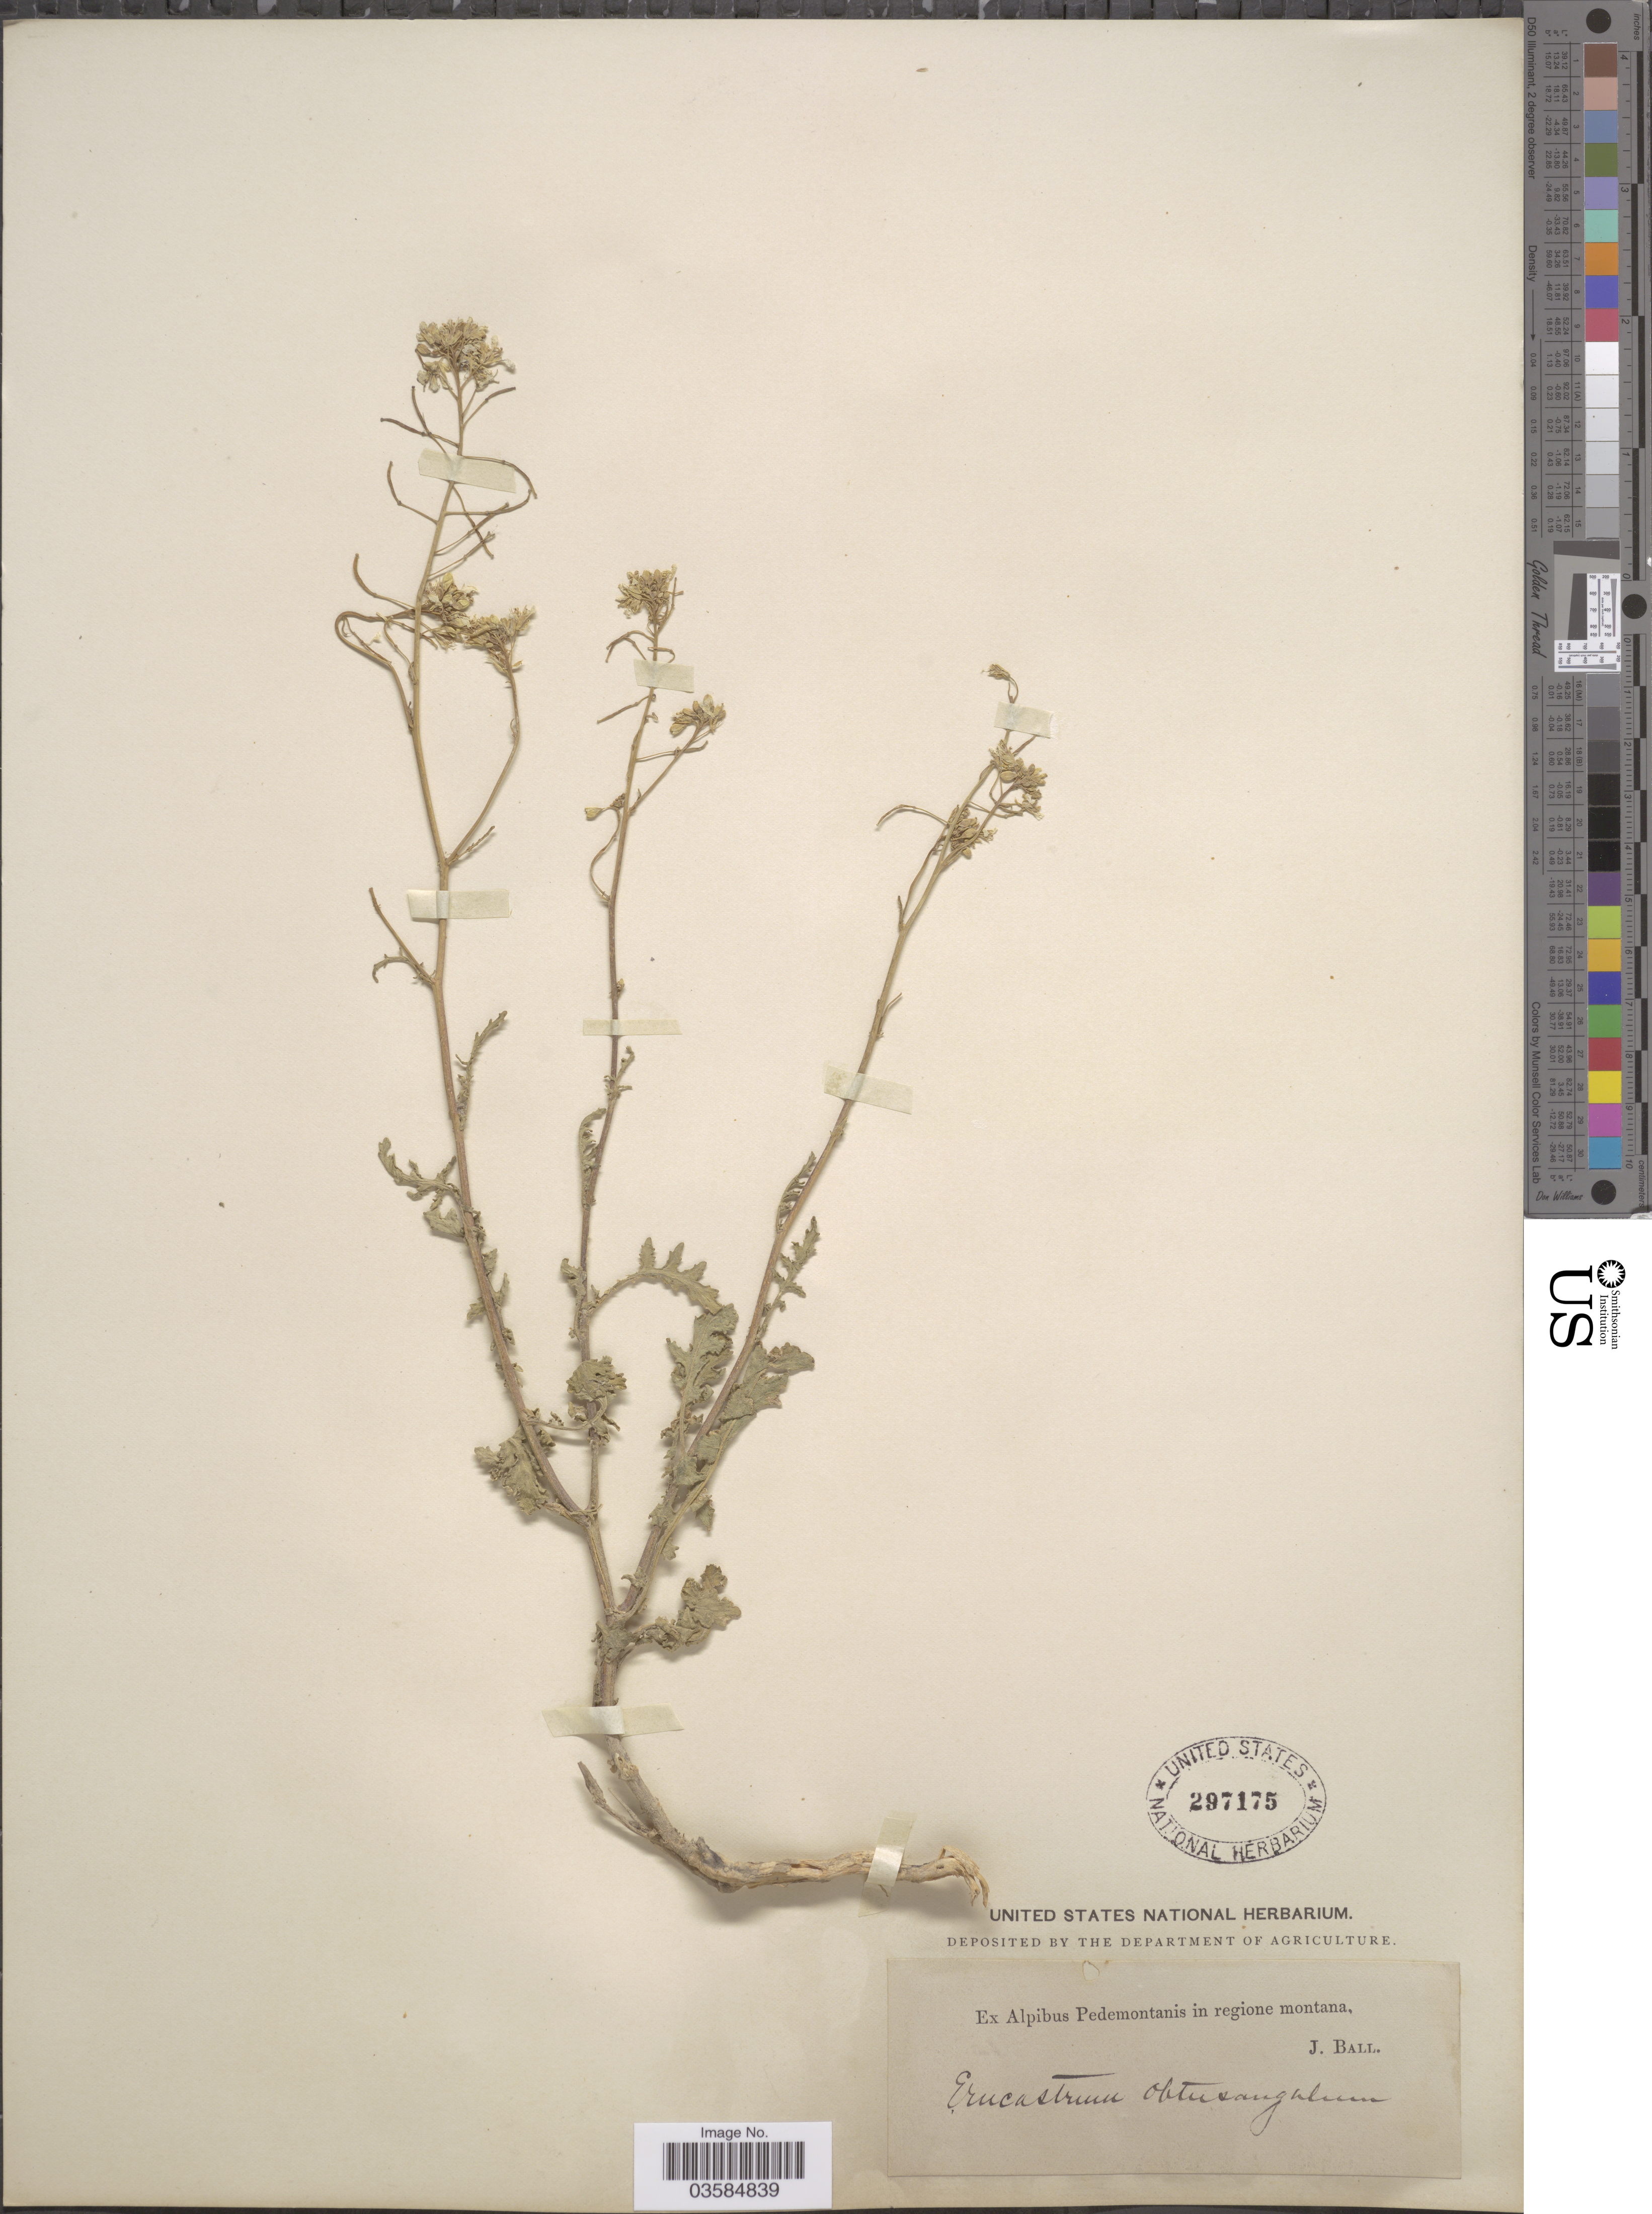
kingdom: Plantae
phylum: Tracheophyta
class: Magnoliopsida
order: Brassicales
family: Brassicaceae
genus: Erucastrum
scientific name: Erucastrum obtusangulum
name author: Rchb.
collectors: J. Ball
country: Italy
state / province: Piedmont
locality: Ex Alpibus Pedemontanis in regione montana.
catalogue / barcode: US 297175